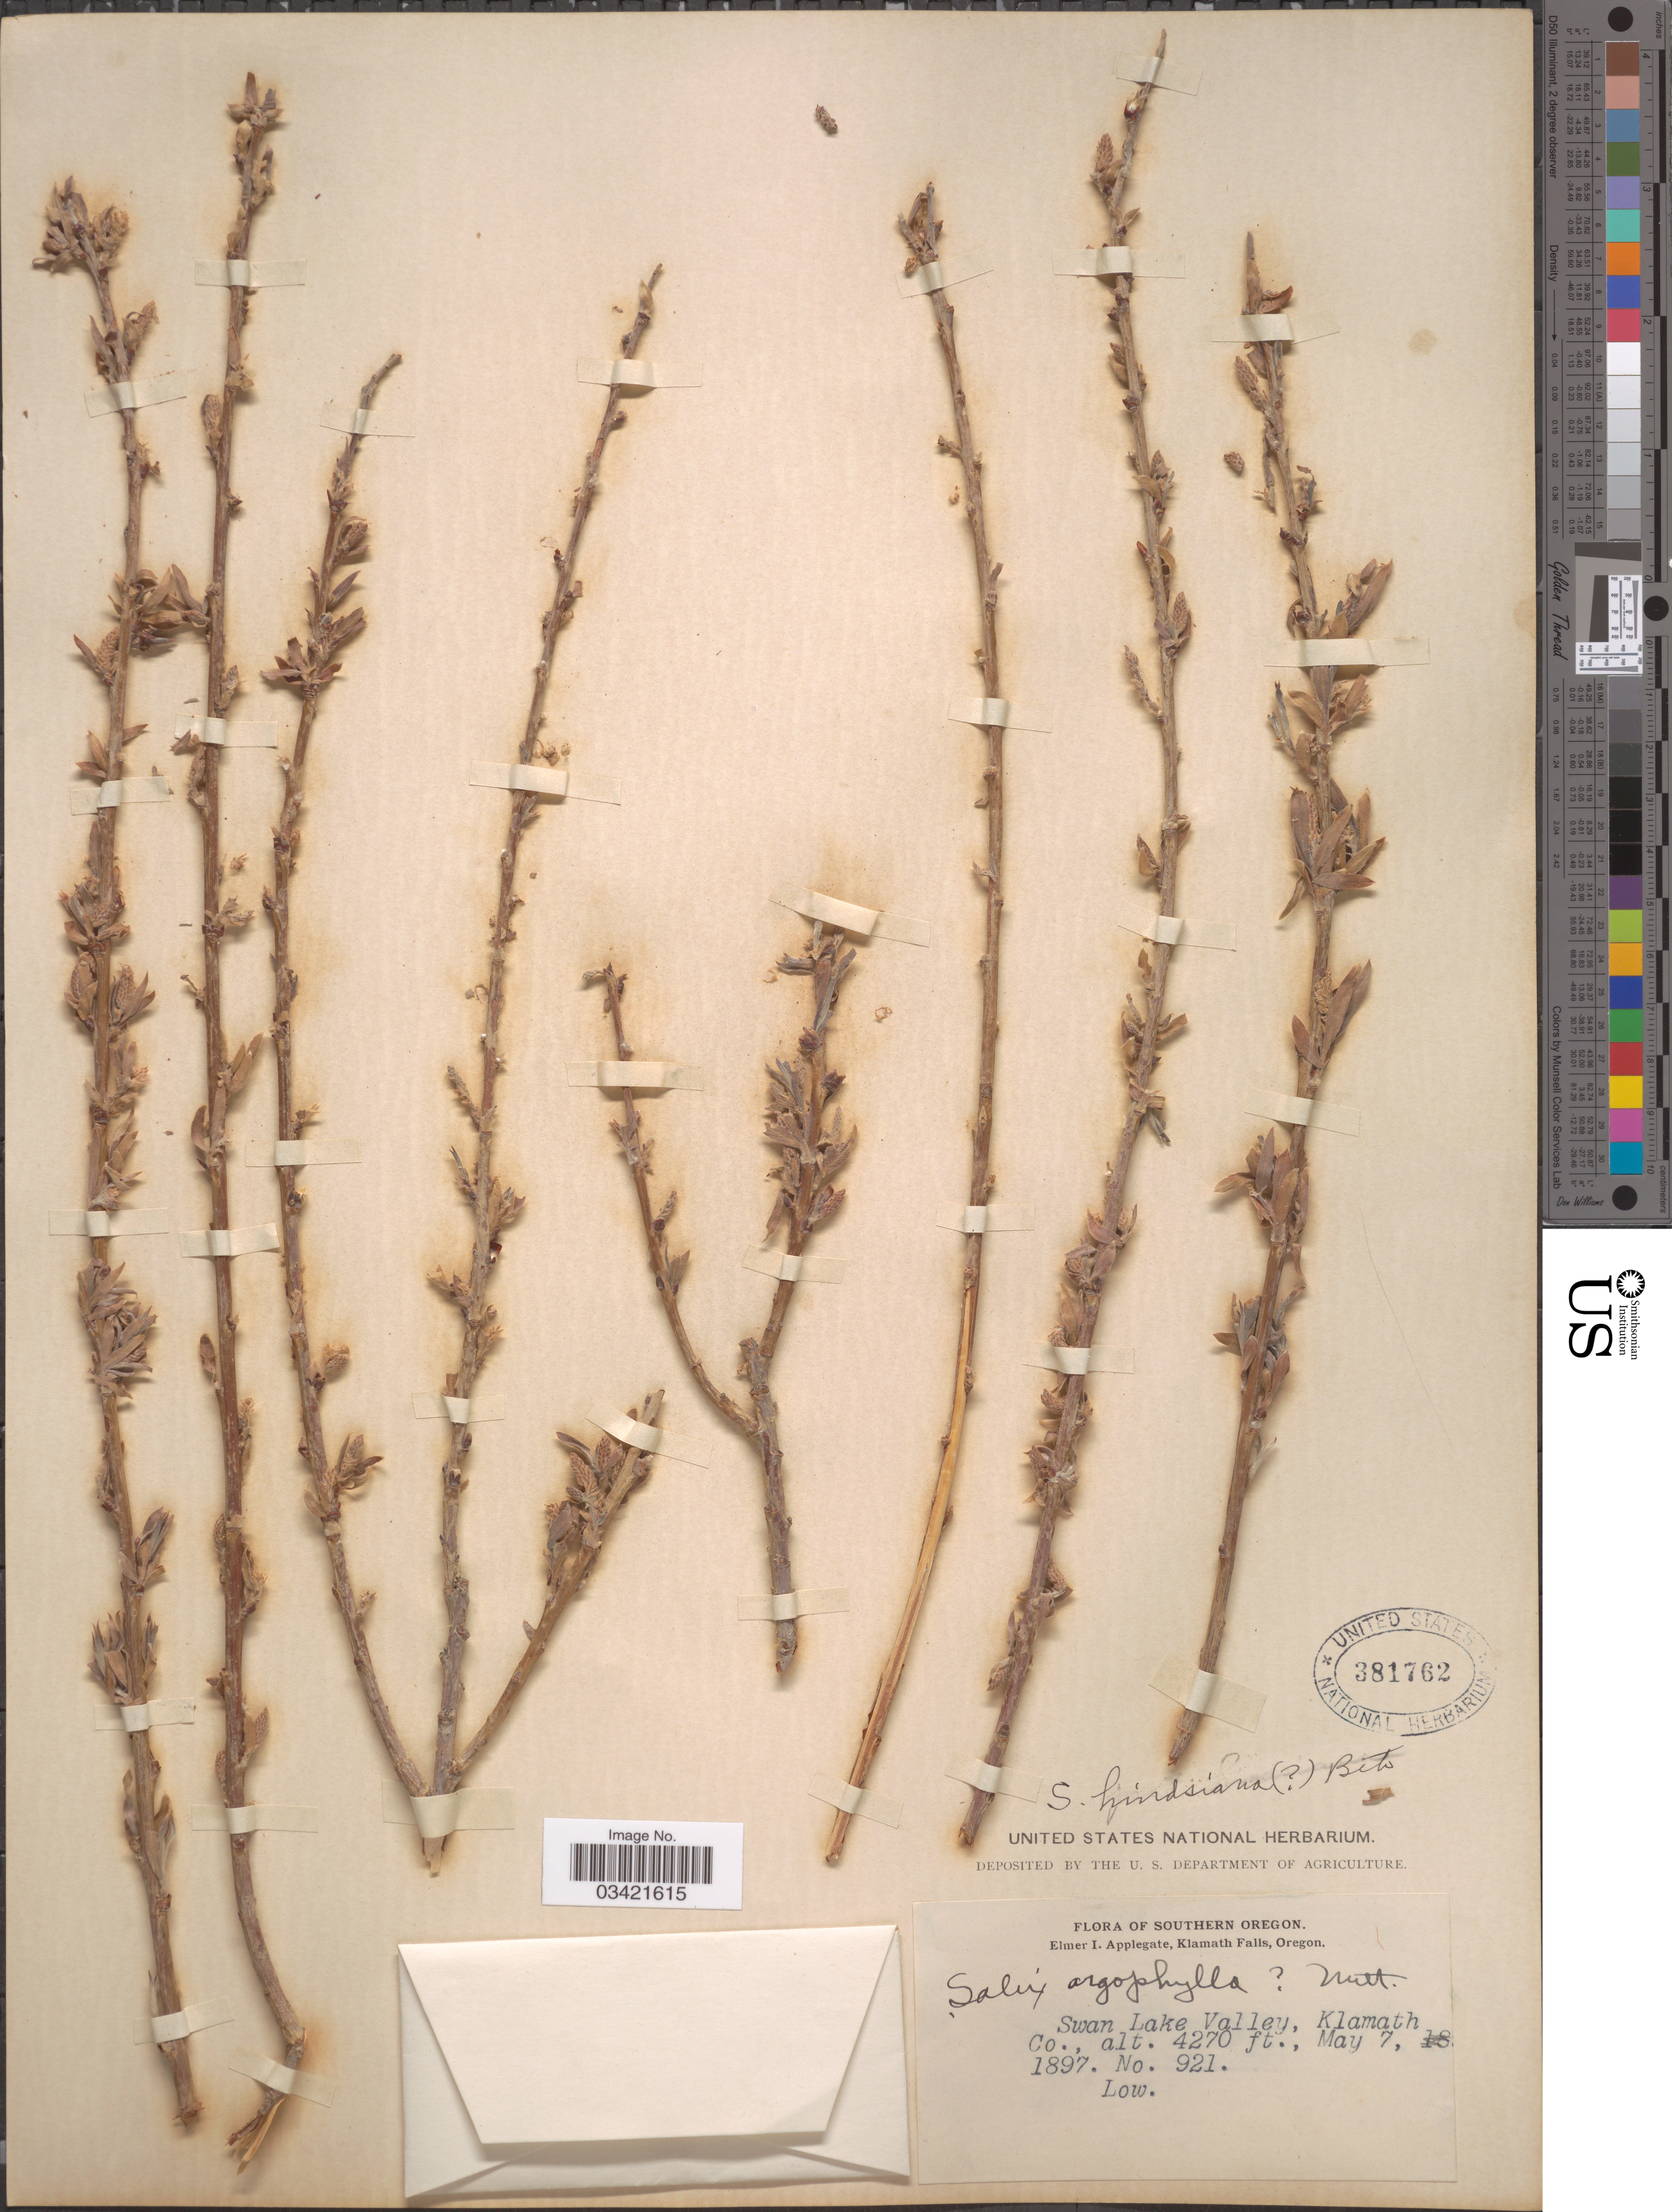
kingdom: Plantae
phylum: Tracheophyta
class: Magnoliopsida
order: Malpighiales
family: Salicaceae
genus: Salix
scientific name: Salix hindsiana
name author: Benth.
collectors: E. I. Applegate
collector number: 921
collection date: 1897-05-07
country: United States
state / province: Oregon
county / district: Klamath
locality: Southern Oregon. Swan Lake Valley, Klamath Co.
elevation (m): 1301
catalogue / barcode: US 381762